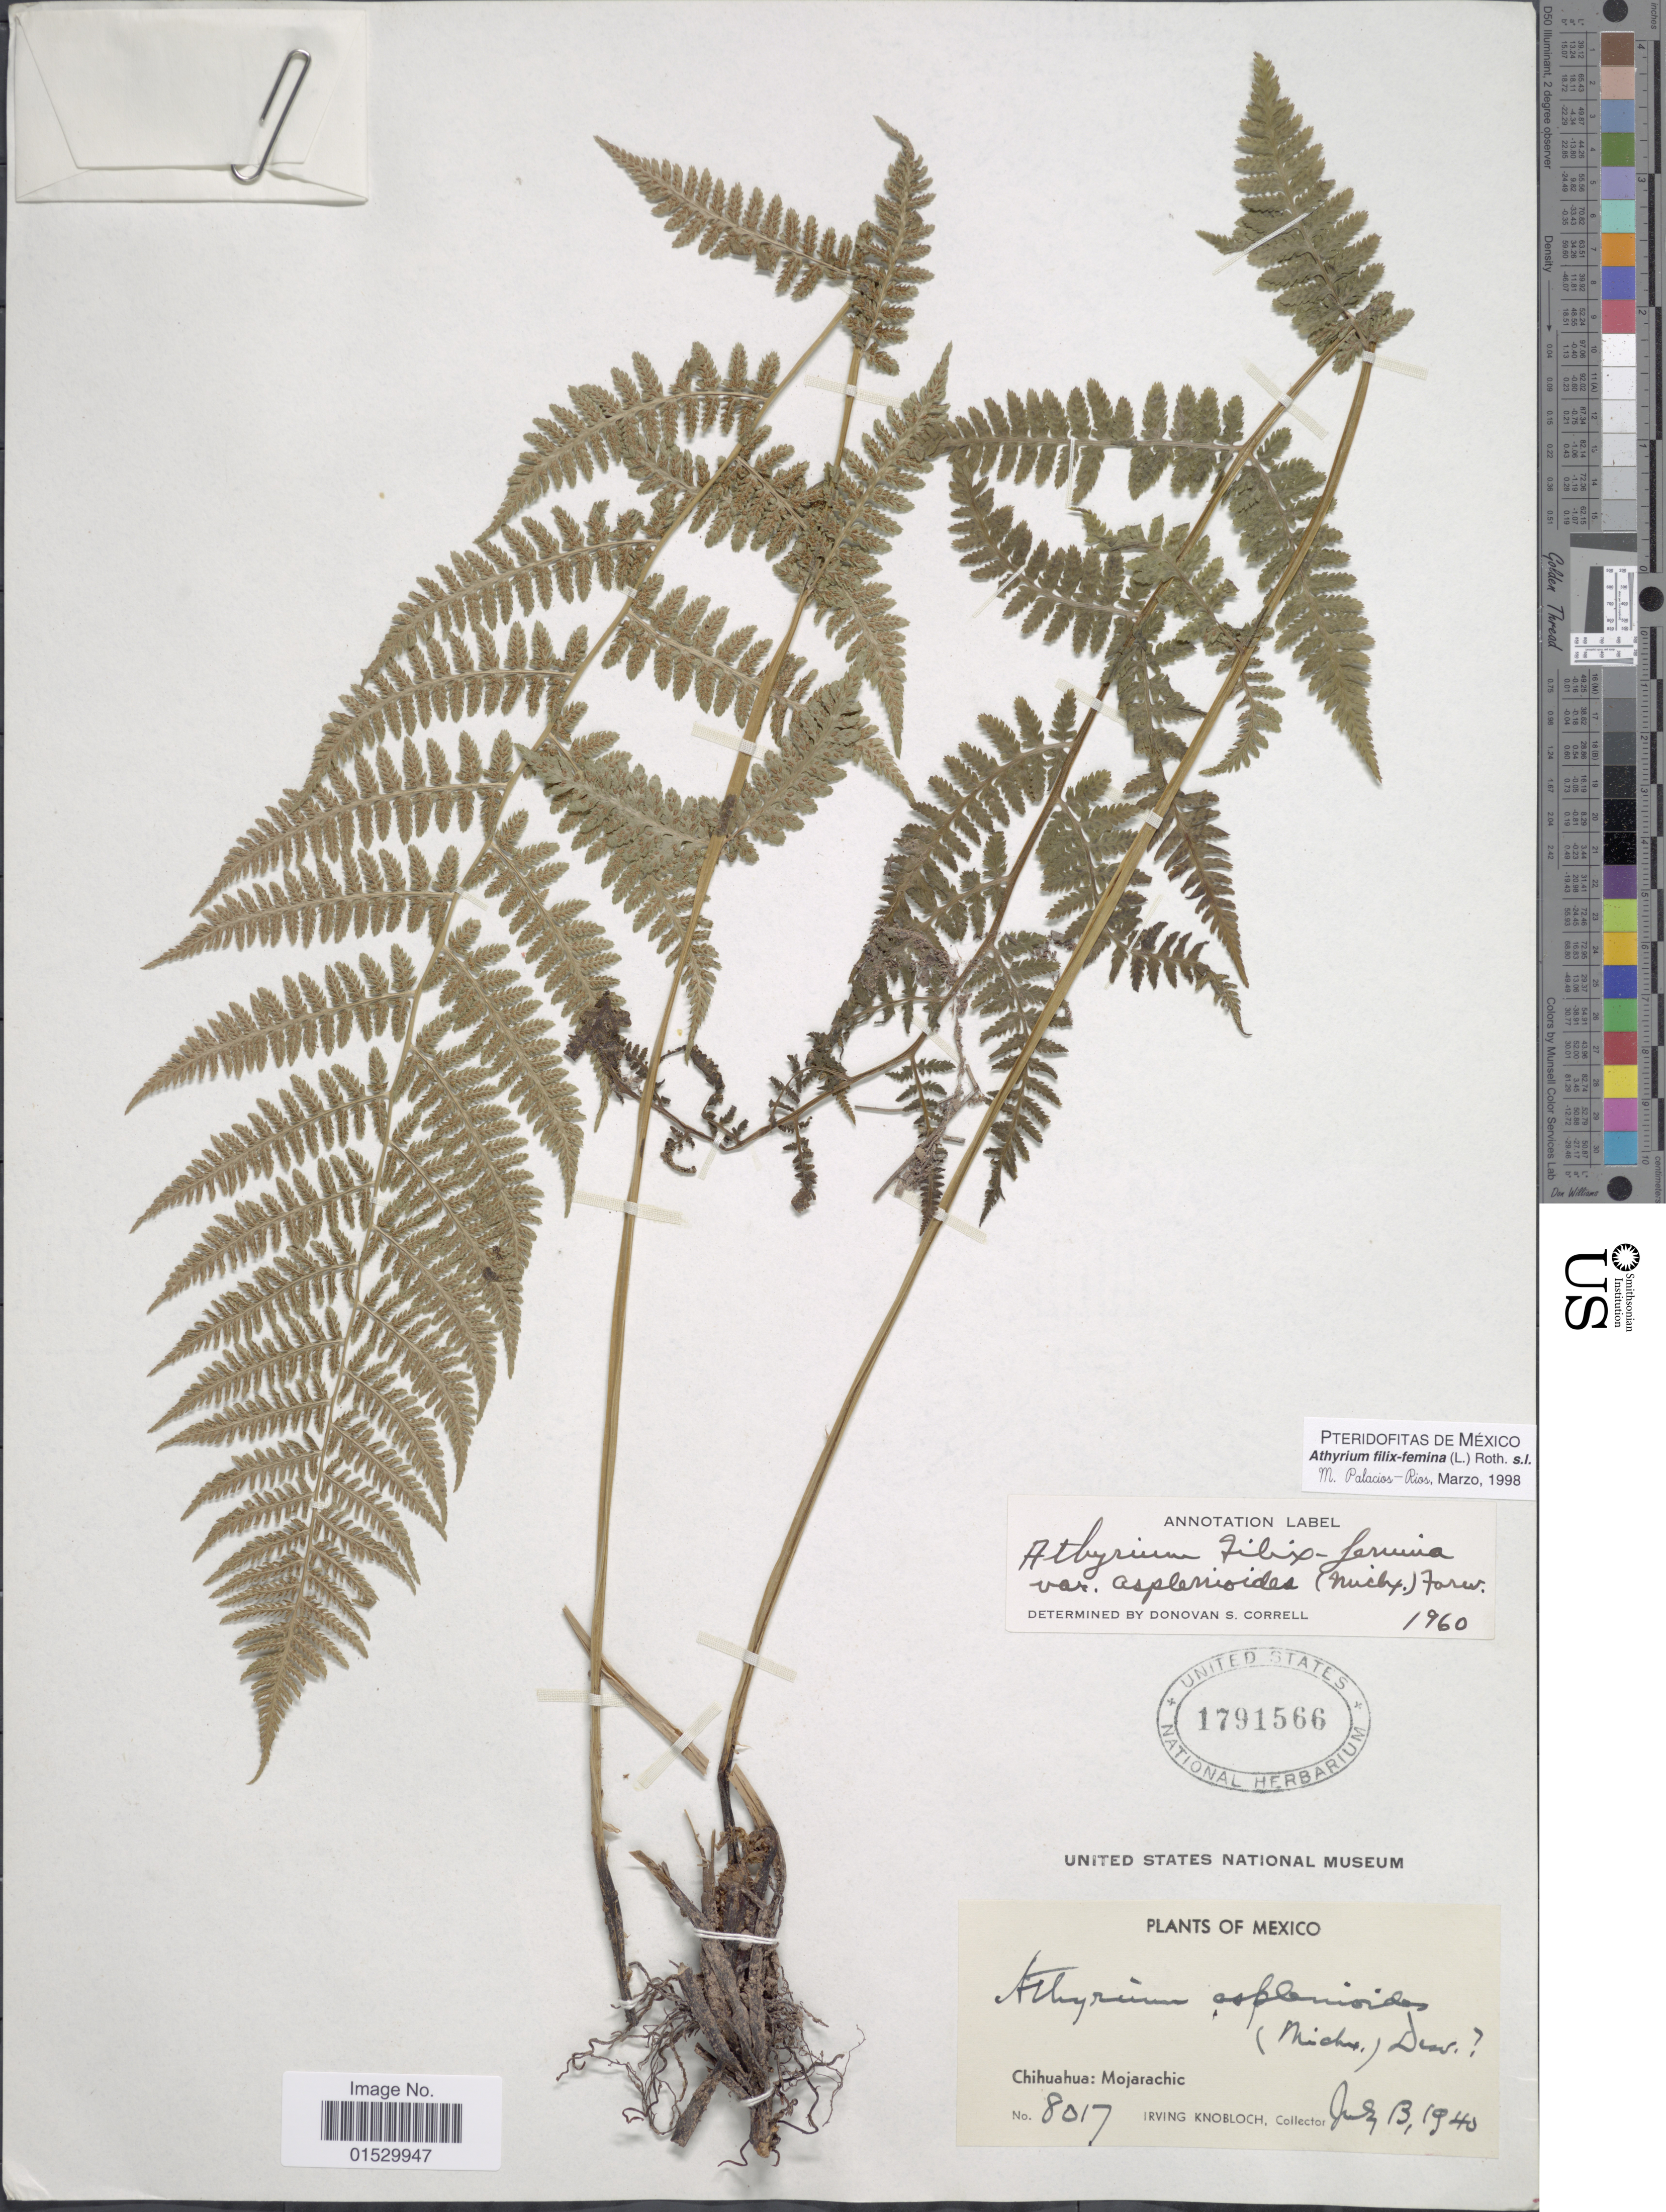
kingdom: Plantae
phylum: Tracheophyta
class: Polypodiopsida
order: Polypodiales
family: Athyriaceae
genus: Athyrium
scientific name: Athyrium bourgeaui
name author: E. Fourn.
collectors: I. W. Knobloch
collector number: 8017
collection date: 1940-07-13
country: Mexico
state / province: Chihuahua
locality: Mojarachic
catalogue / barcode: US 1791566